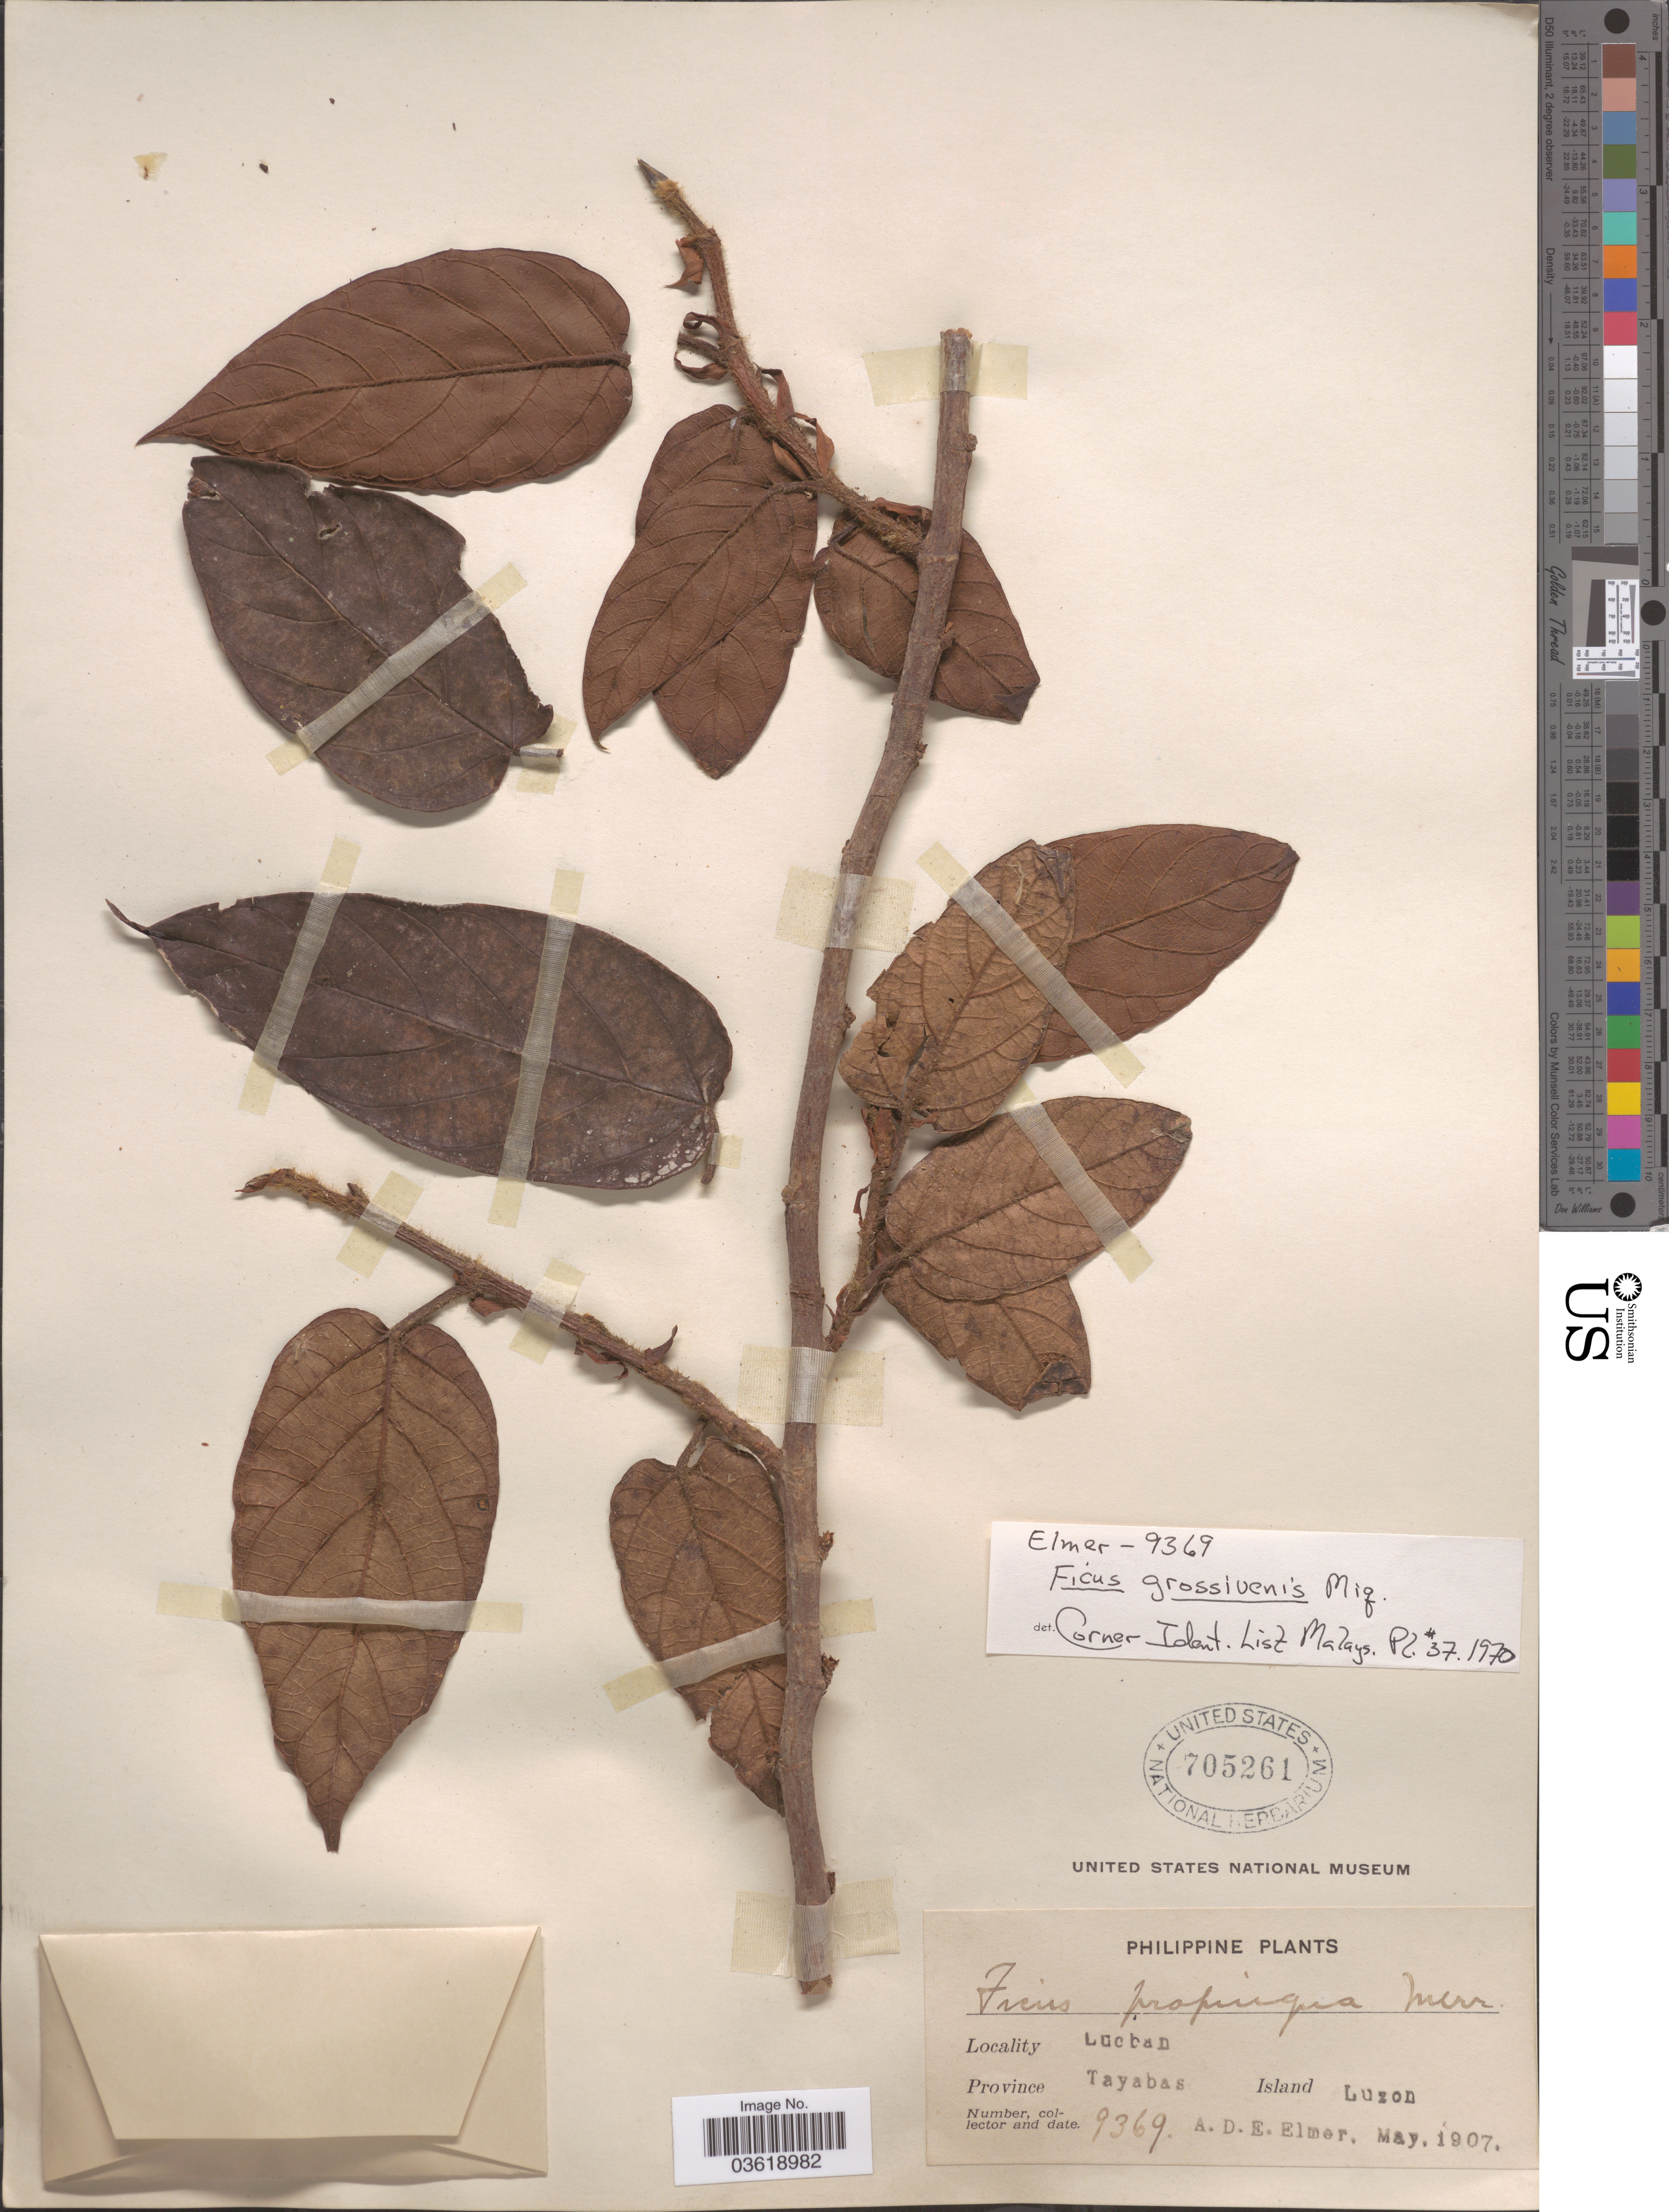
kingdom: Plantae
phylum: Tracheophyta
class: Magnoliopsida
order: Rosales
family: Moraceae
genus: Ficus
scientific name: Ficus grossivenis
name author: Miq.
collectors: A. D. E. Elmer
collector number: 9369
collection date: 1907-05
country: Philippines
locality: Lucban. Province Tayabas. Island Luzon.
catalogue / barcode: US 705261